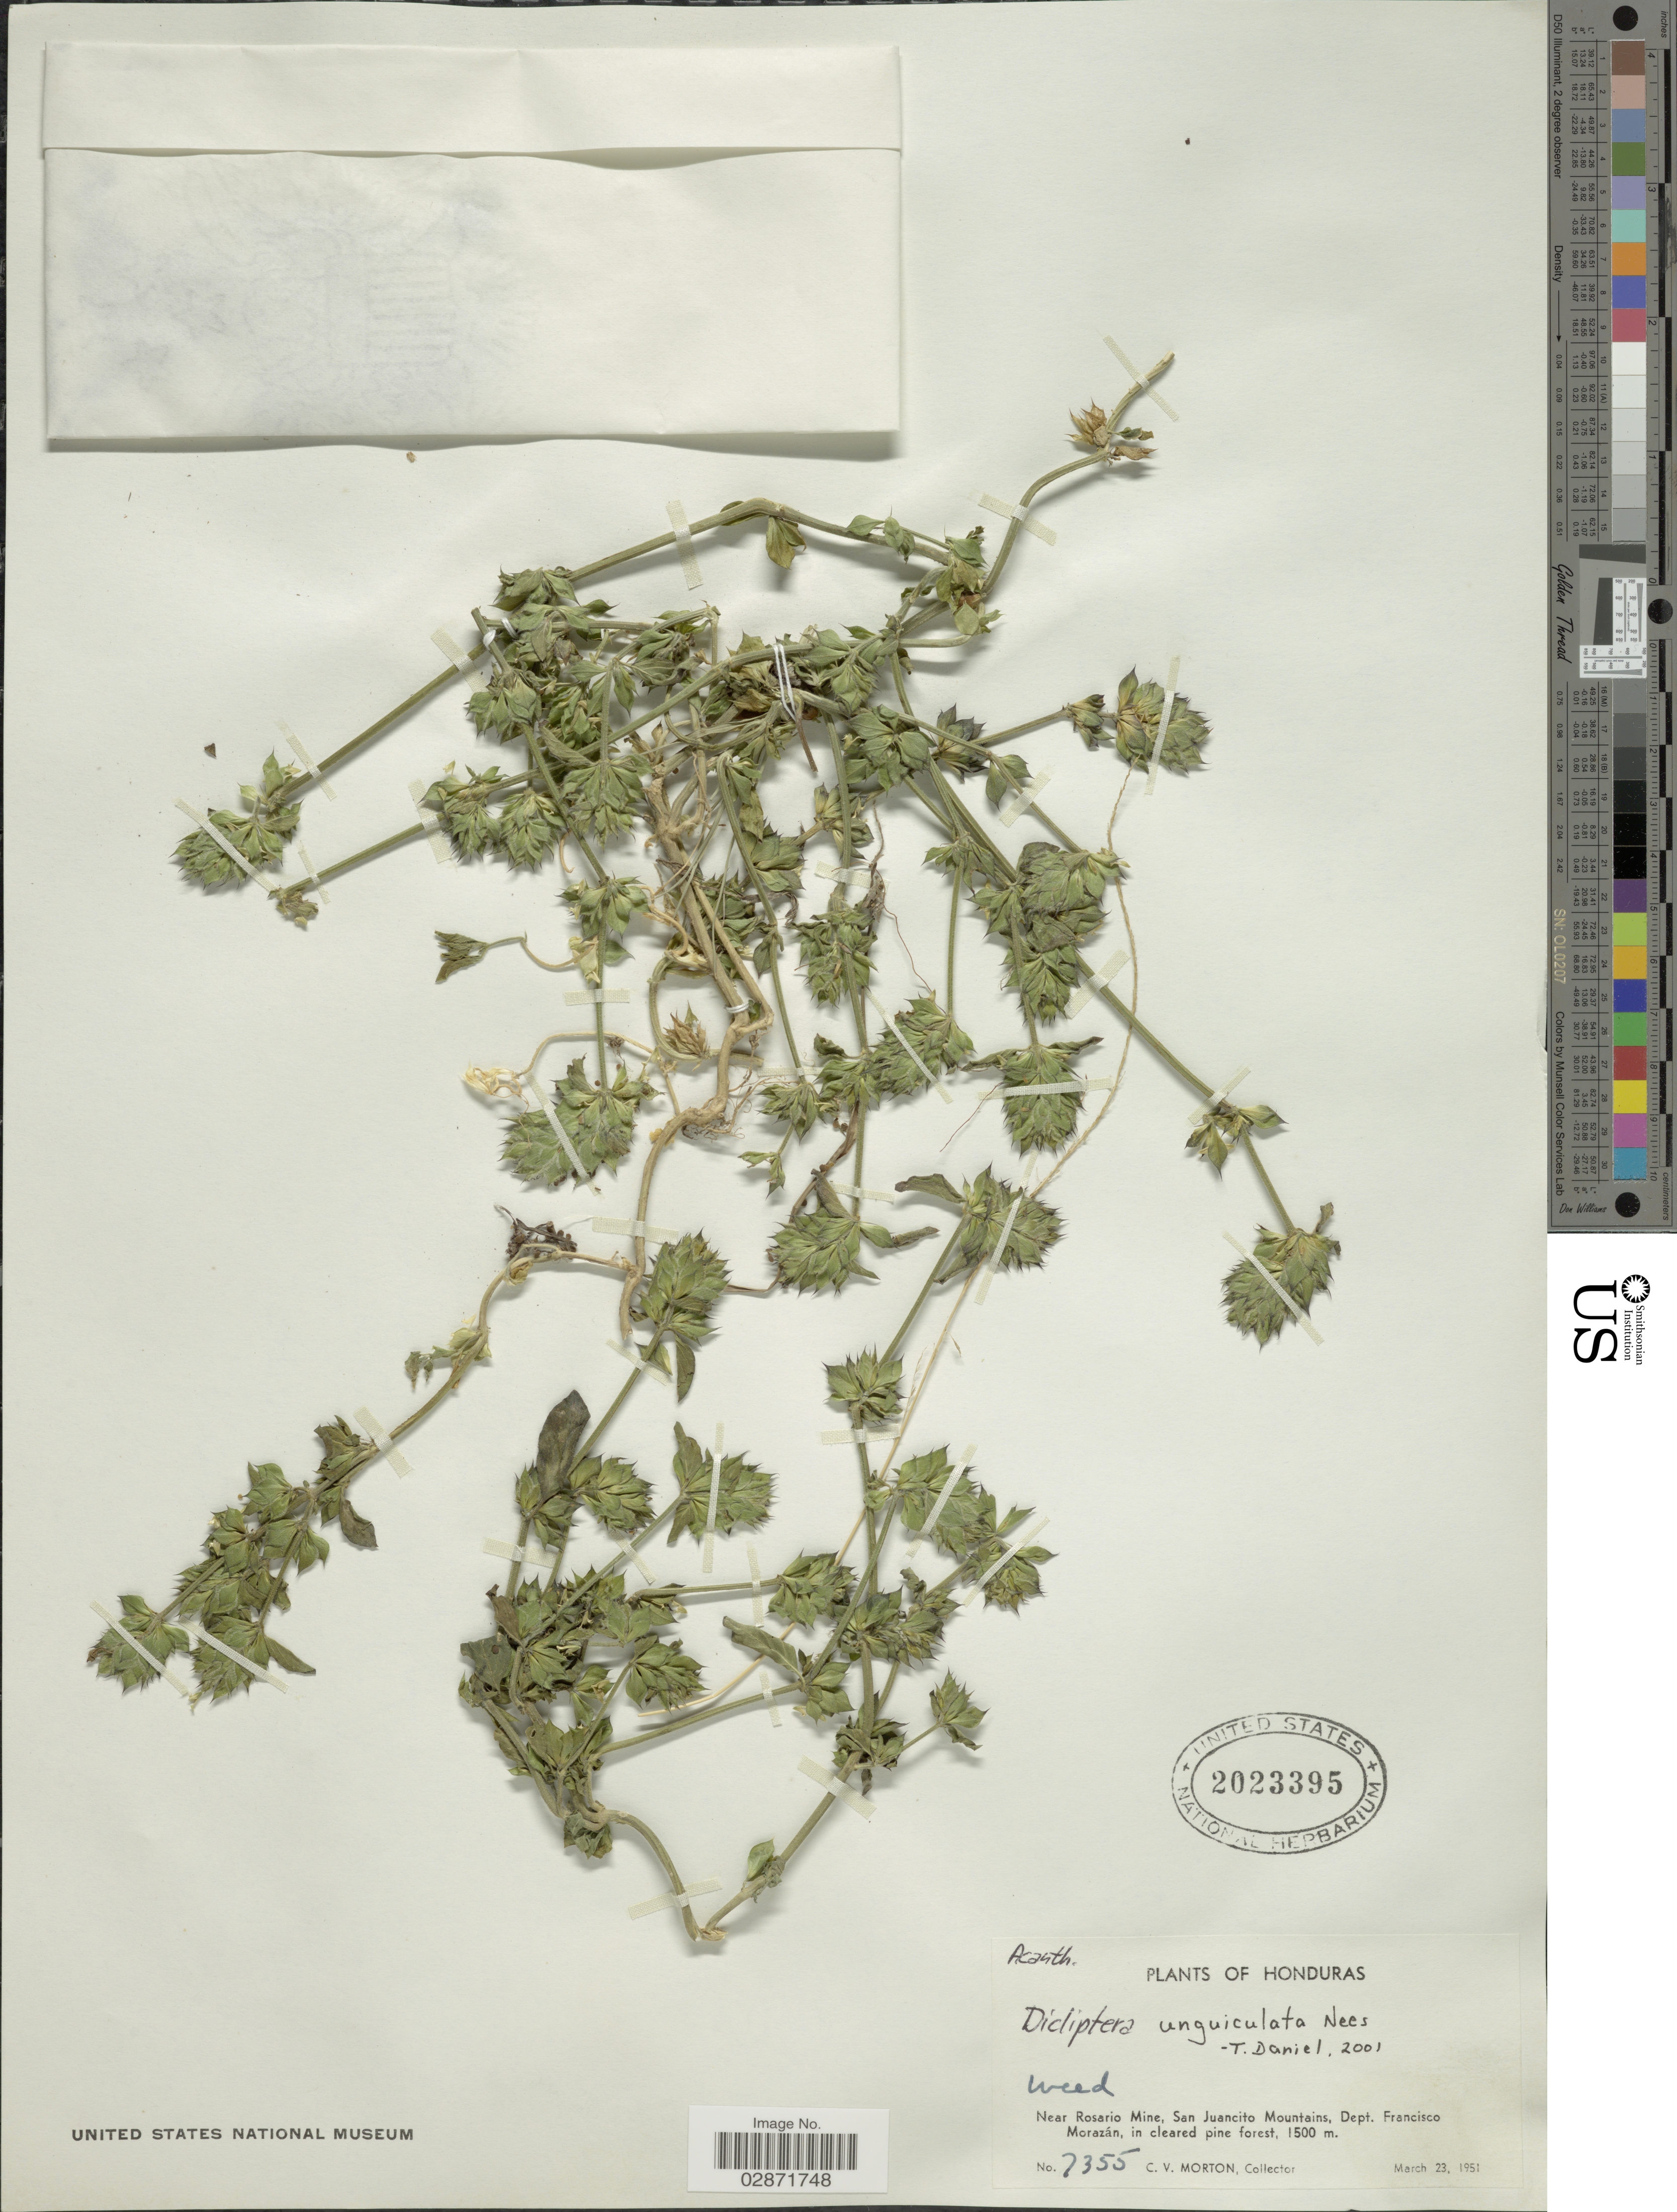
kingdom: Plantae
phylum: Tracheophyta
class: Magnoliopsida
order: Lamiales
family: Acanthaceae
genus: Dicliptera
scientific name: Dicliptera unguiculata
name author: Nees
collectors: C. V. Morton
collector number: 7355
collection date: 1951-03-23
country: Honduras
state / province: Fco. Morazán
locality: Near Rosario Mine, San Juancito Mountains, Dept. Francisco Morazán, in cleared pine forest.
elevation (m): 1500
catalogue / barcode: US 2023395